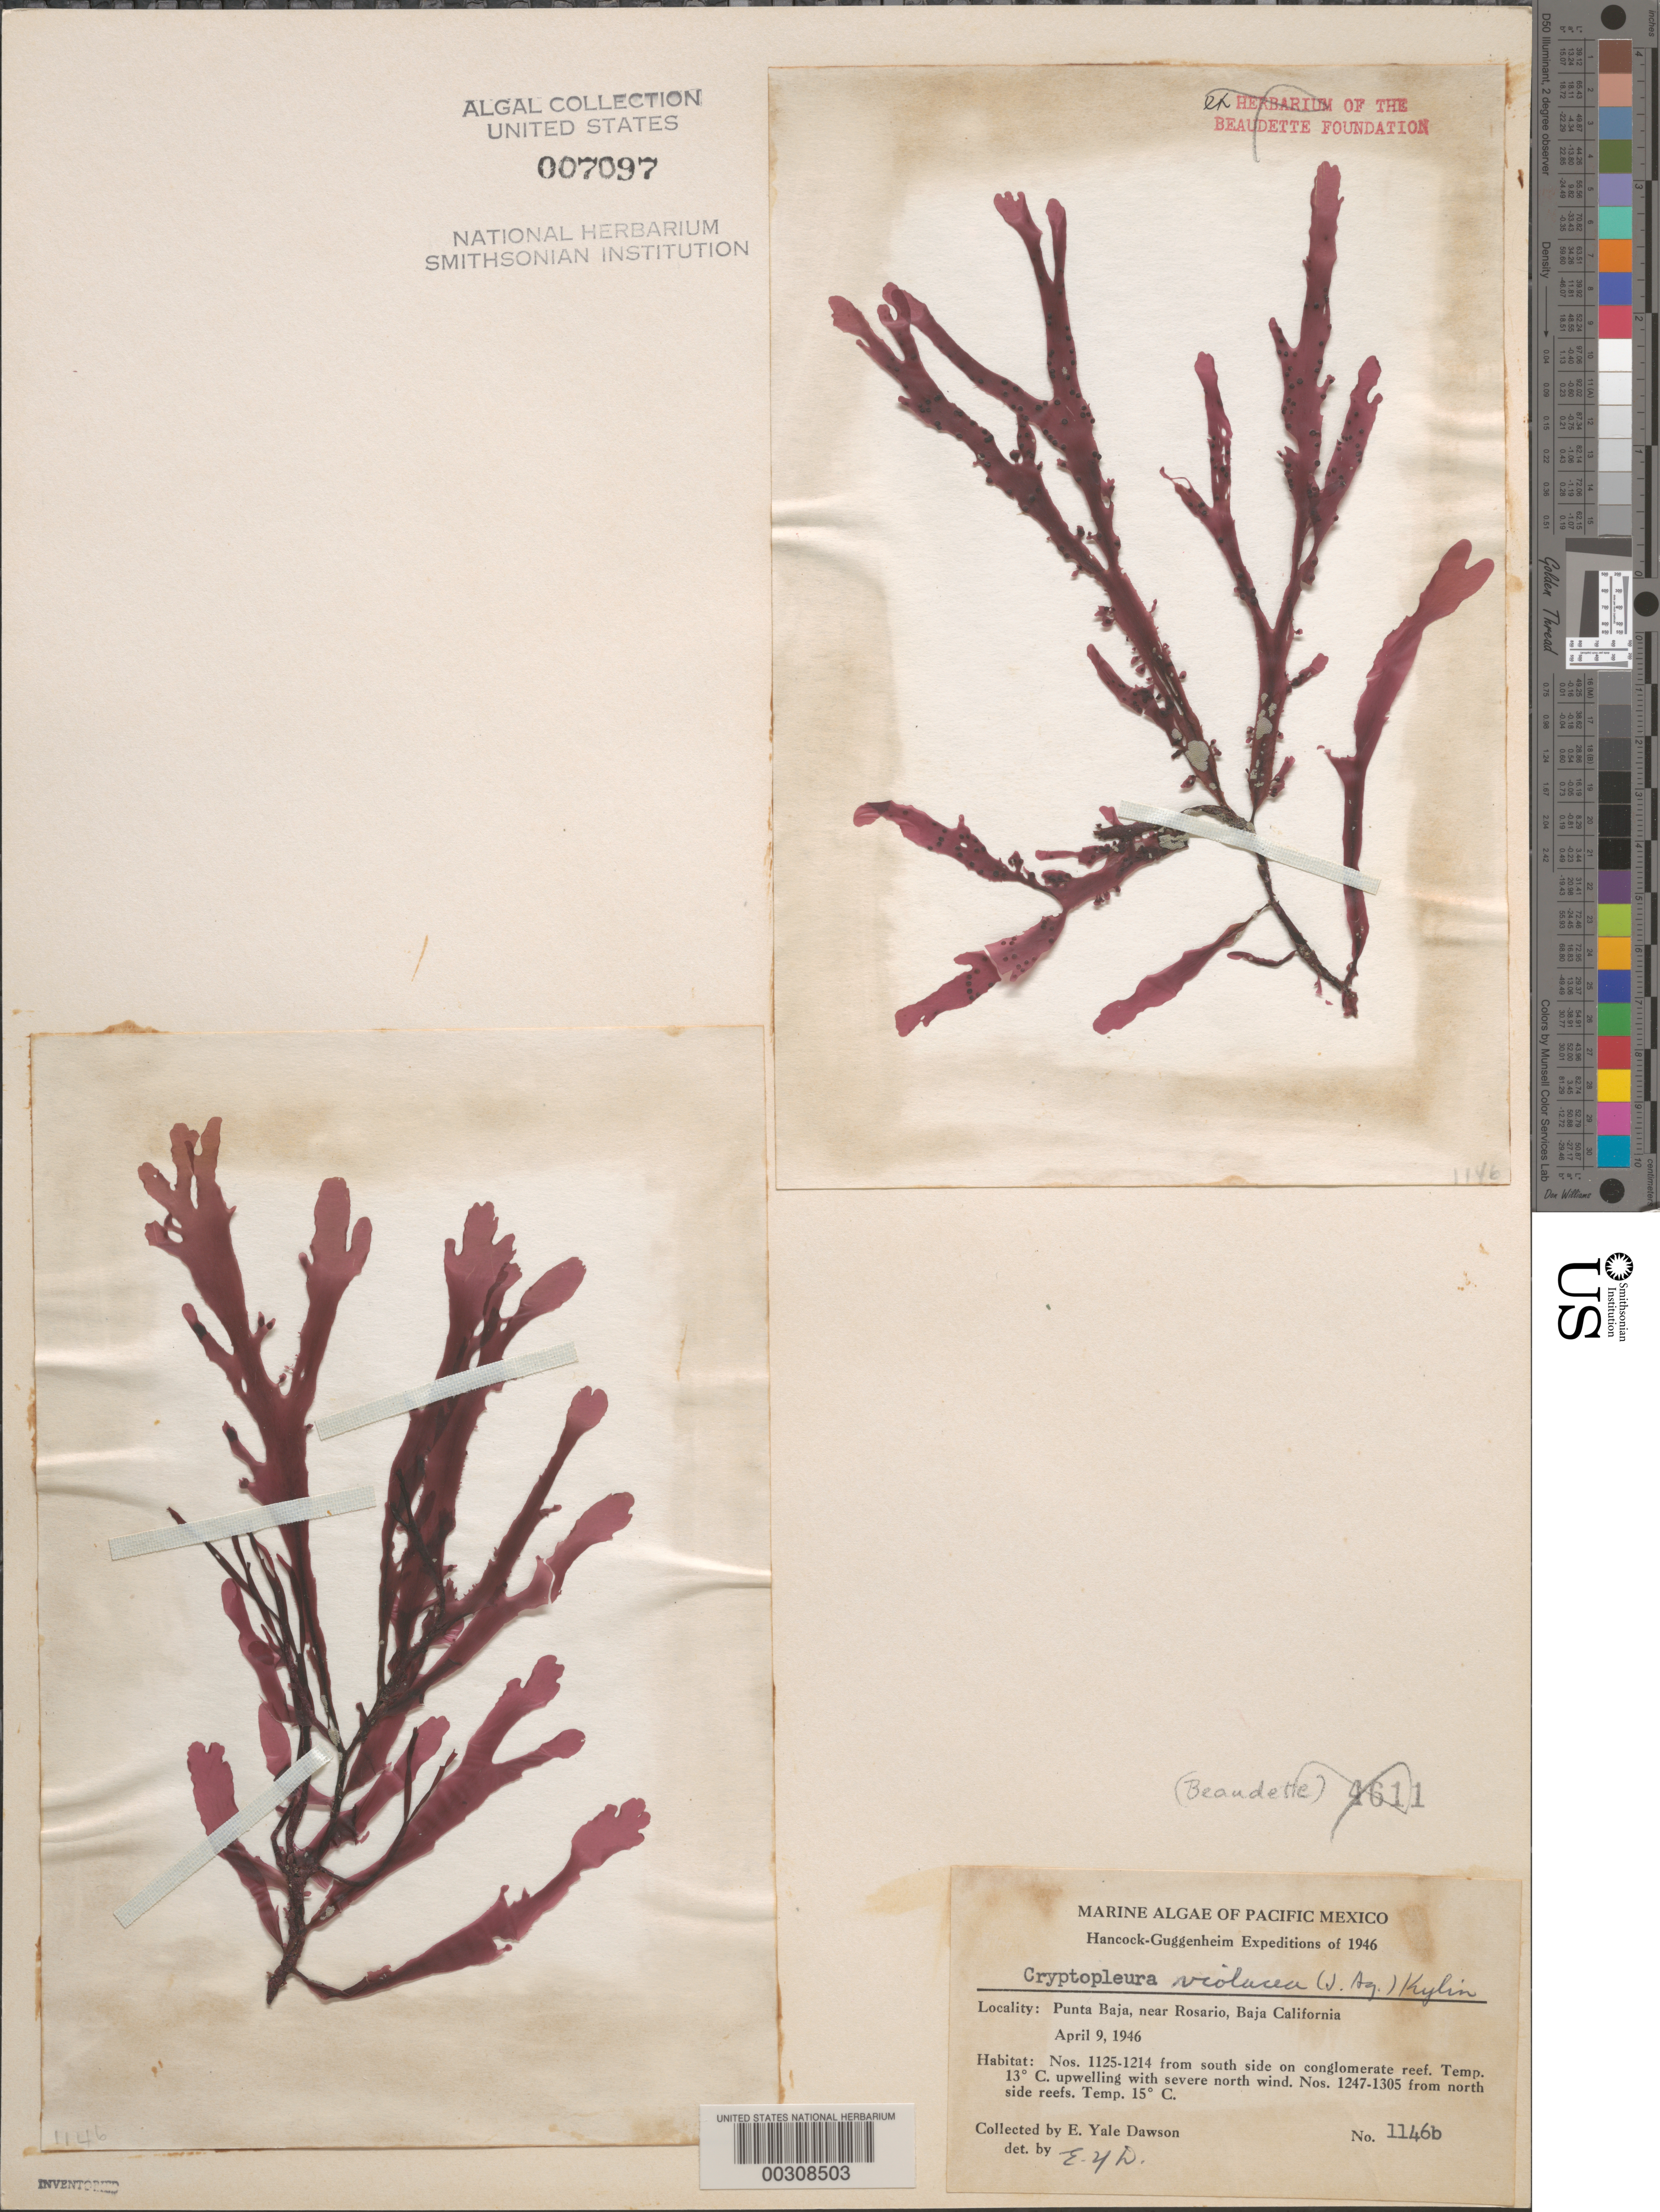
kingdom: Plantae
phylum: Rhodophyta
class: Florideophyceae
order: Ceramiales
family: Delesseriaceae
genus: Cryptopleura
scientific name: Cryptopleura violacea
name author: (J. Ag.) Kylin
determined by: Dawson, E. Y.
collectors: E. Y. Dawson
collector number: EYD 1146b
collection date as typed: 09 Apr 1946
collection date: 1946-04-09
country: Mexico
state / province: Baja California Norte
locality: Punta Baja, near Rosario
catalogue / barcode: US 7097